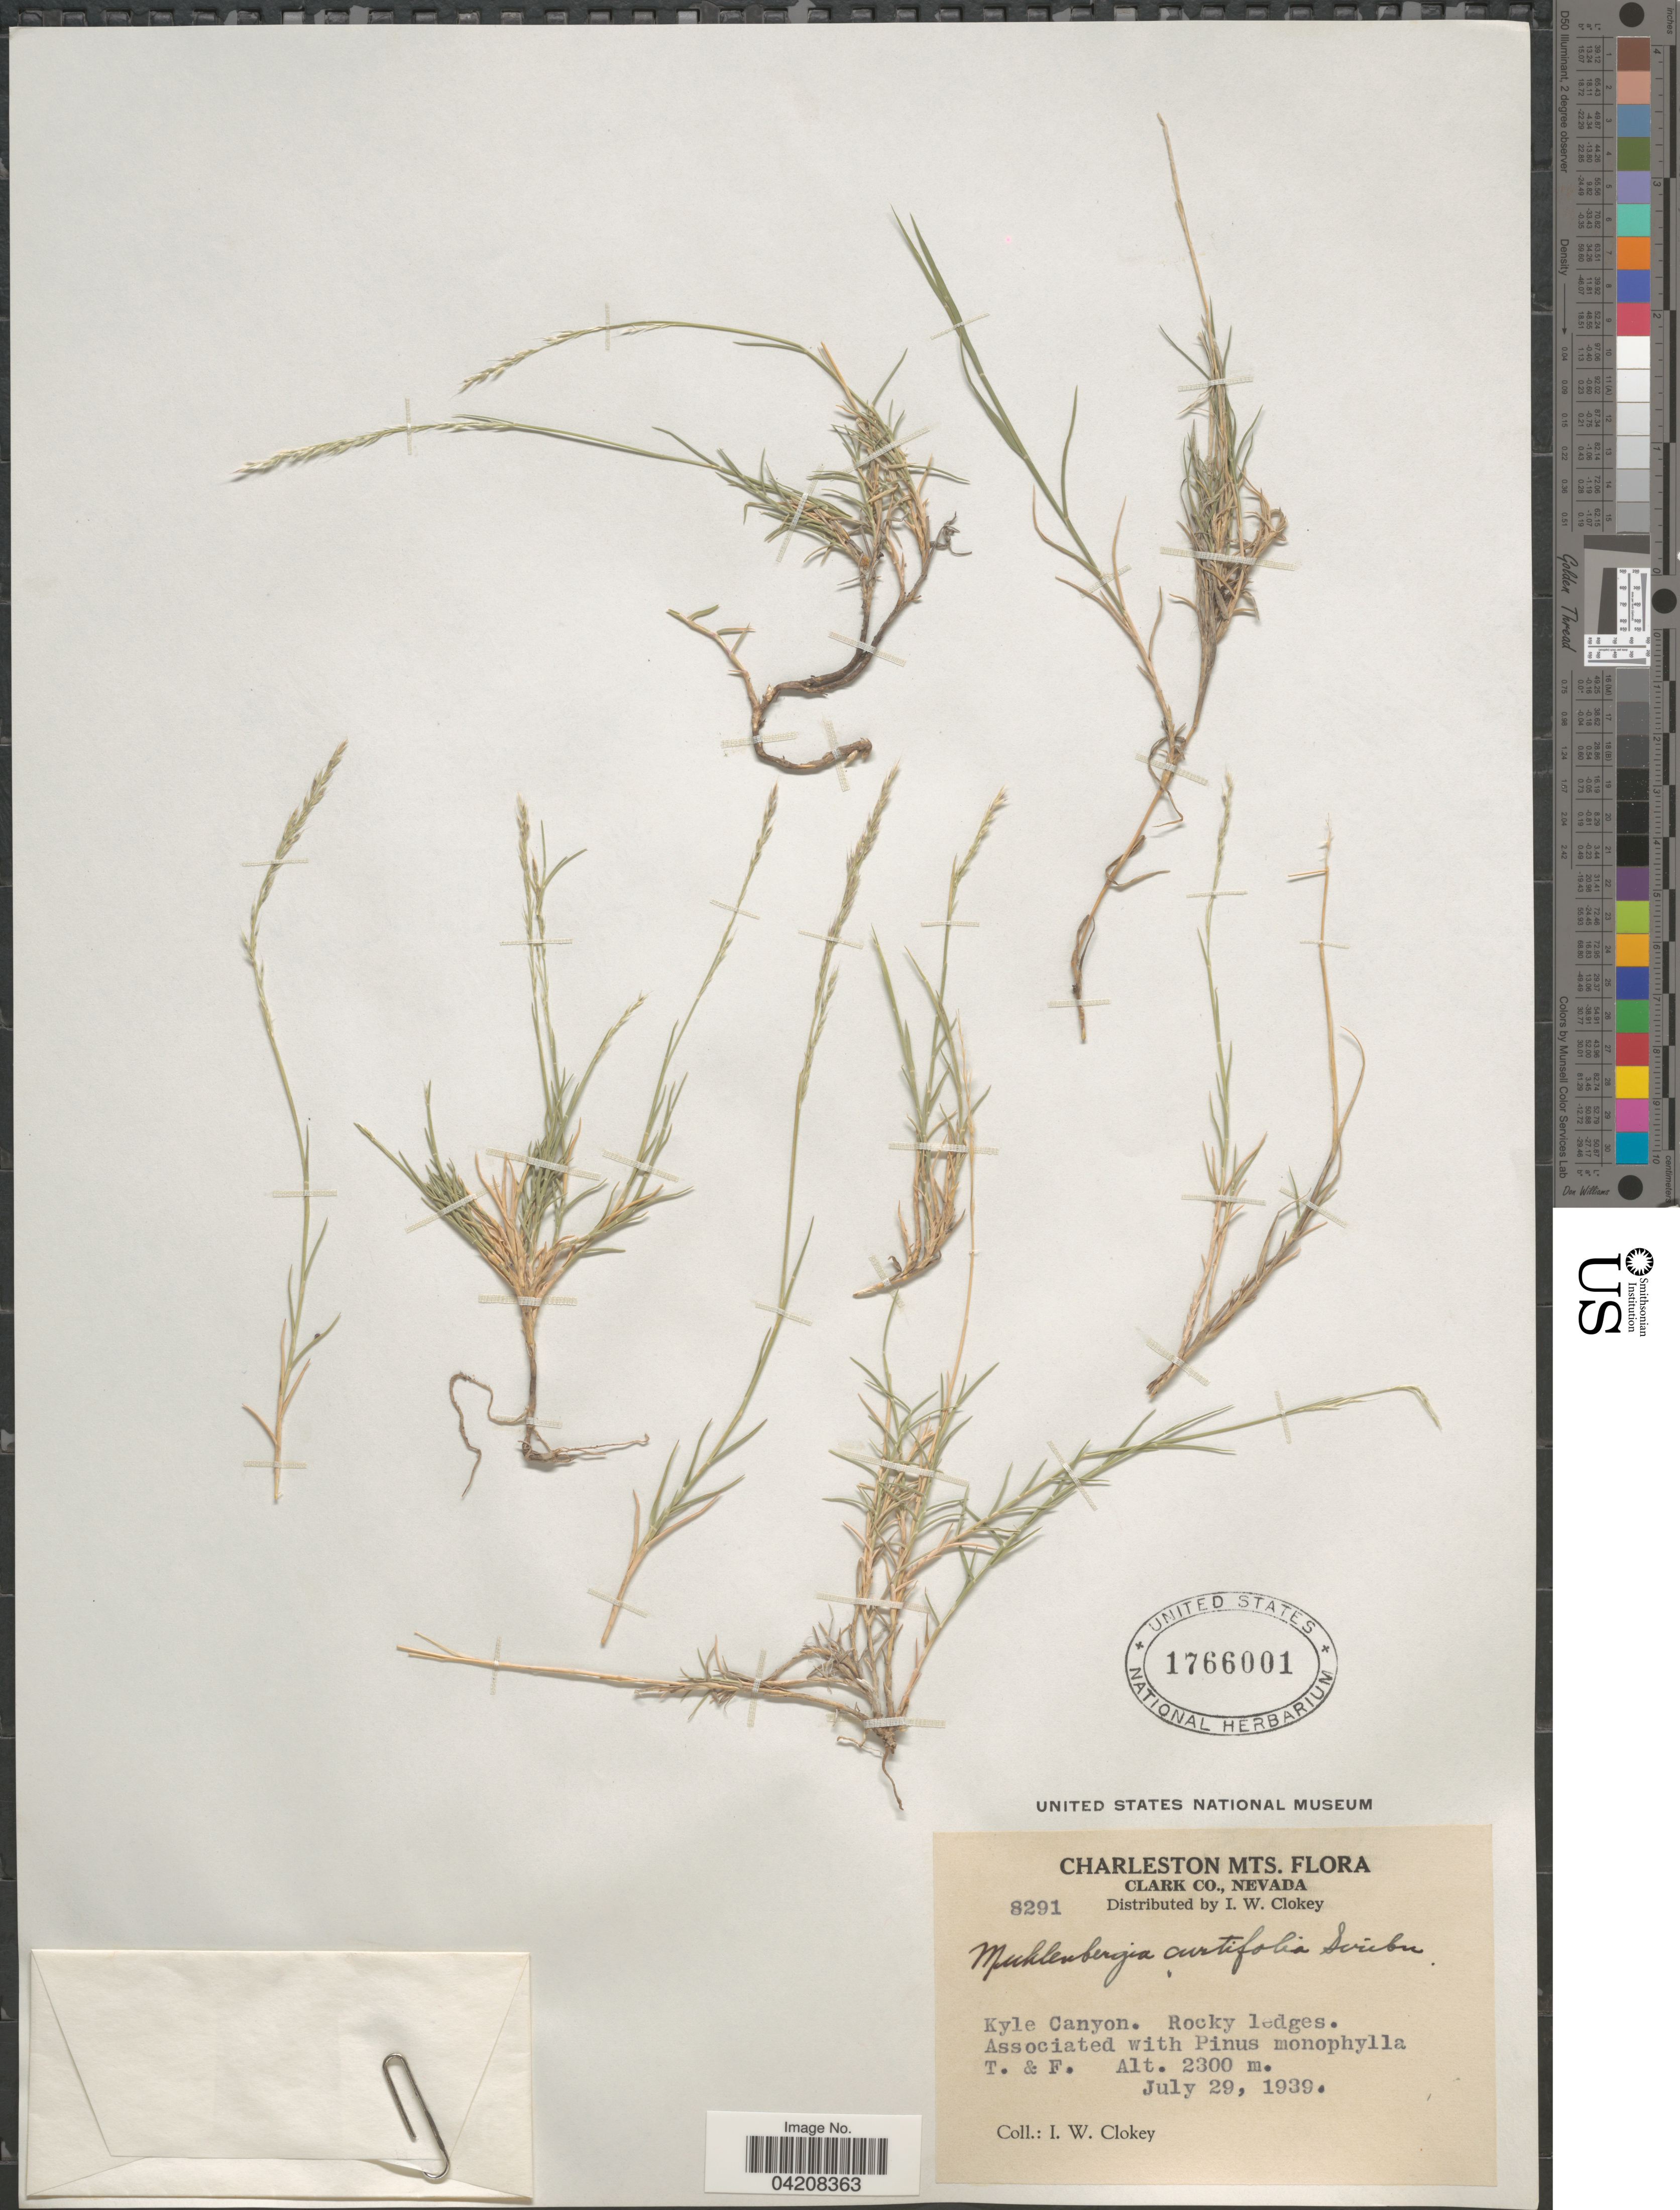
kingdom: Plantae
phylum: Tracheophyta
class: Liliopsida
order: Poales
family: Poaceae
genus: Muhlenbergia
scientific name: Muhlenbergia curtifolia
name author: Scribn.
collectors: I. W. Clokey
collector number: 8291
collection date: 1939-07-29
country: United States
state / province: Nevada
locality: Charleston Mts. Clark Co. Kyle Canyon.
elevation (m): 2300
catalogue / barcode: US 1766001